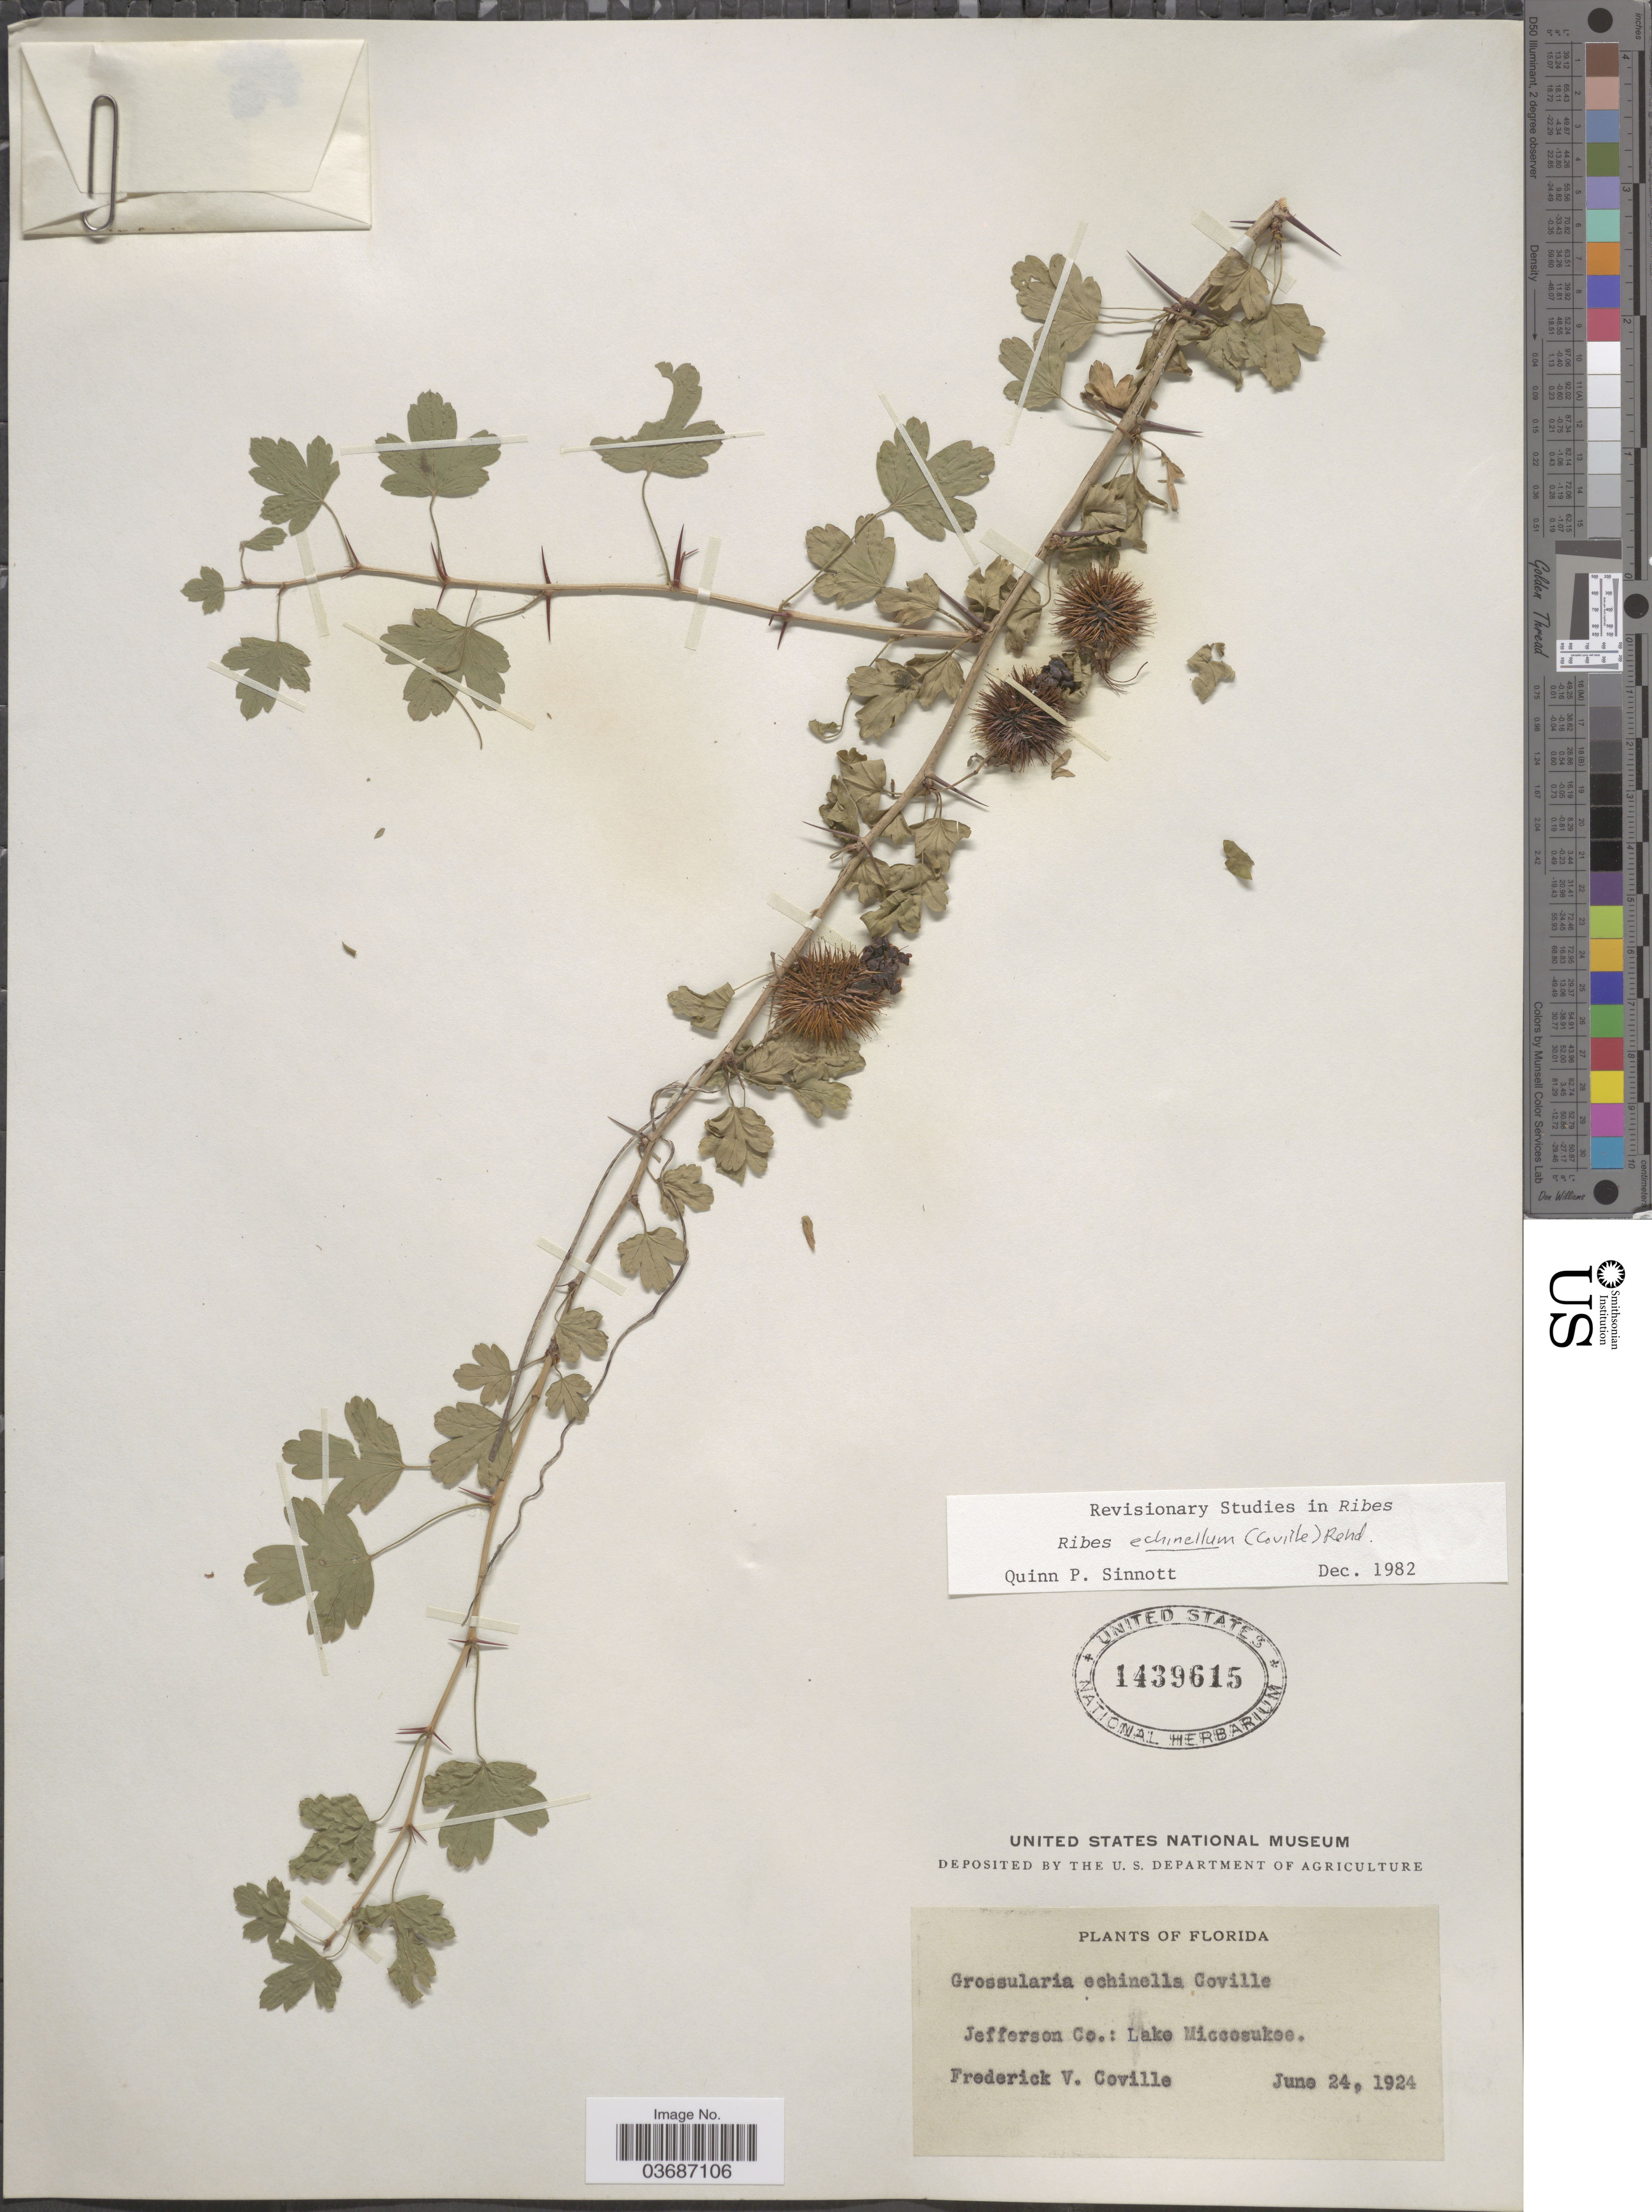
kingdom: Plantae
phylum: Tracheophyta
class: Magnoliopsida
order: Saxifragales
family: Grossulariaceae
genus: Ribes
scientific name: Ribes echinellum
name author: (Coville) Rehder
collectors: F. V. Coville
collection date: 1924-06-24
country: United States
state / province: Florida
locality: Jefferson Co.: Lake Miccosukee.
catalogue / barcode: US 1439615